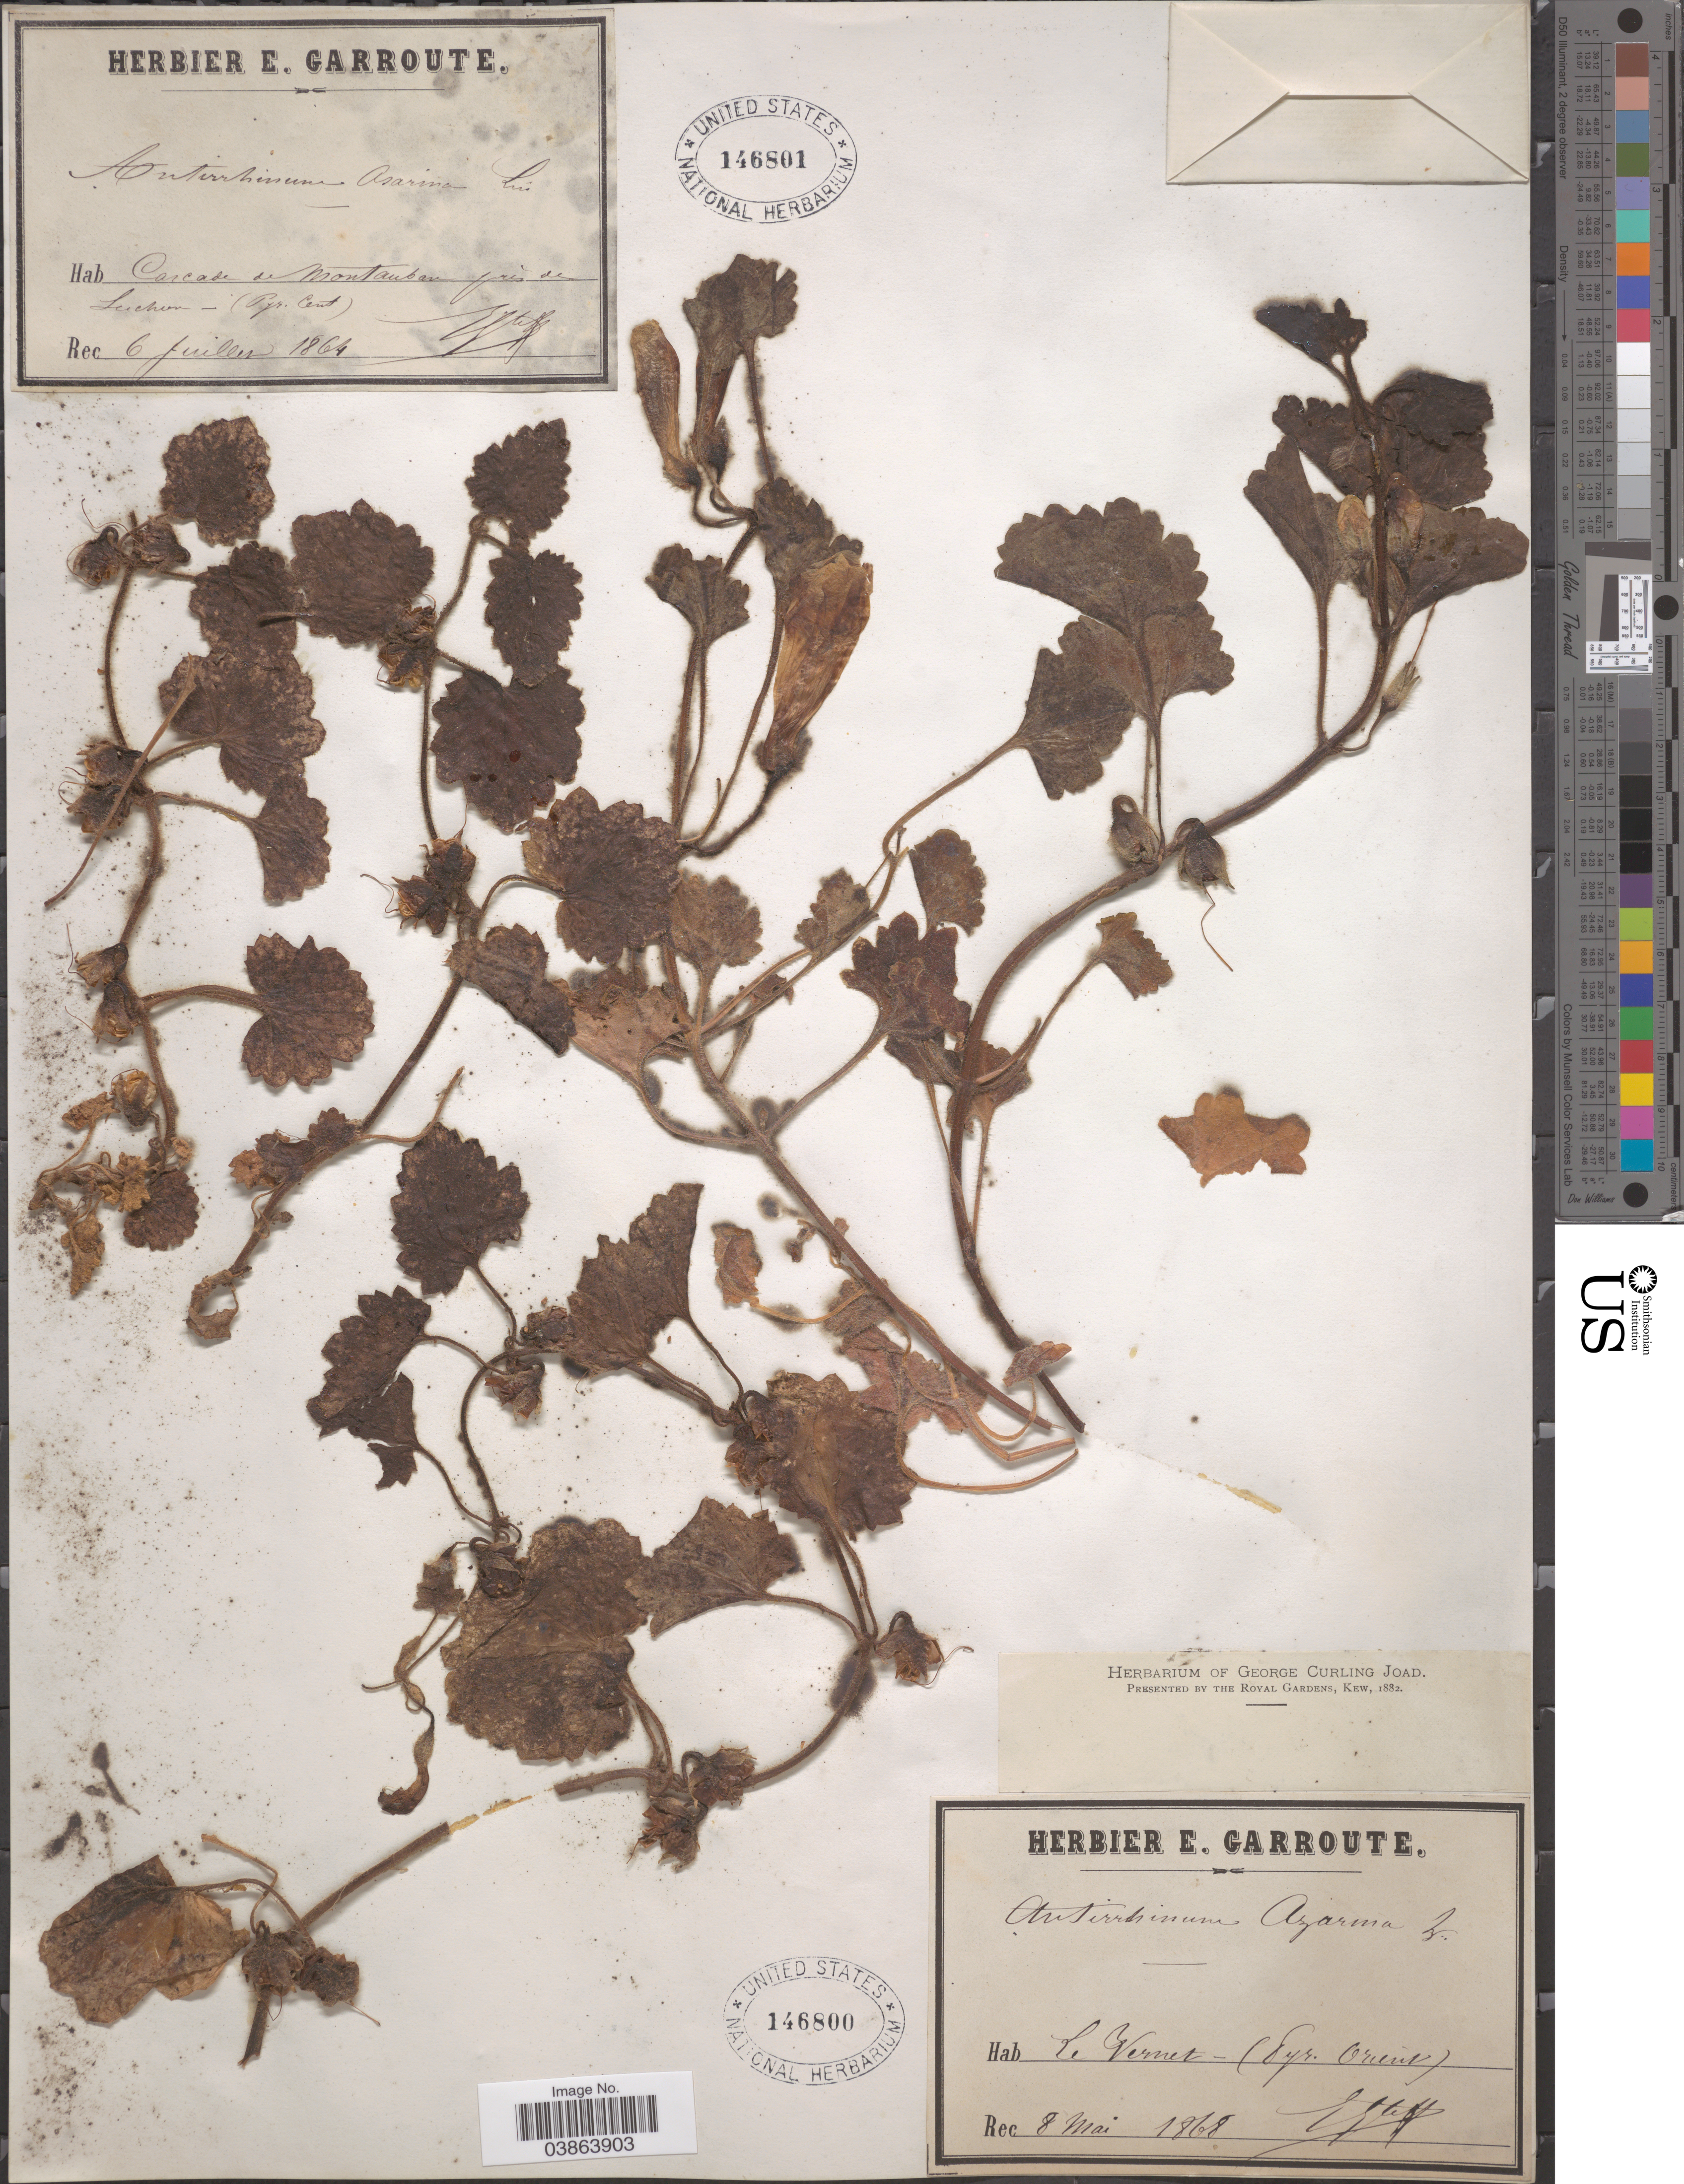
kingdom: Plantae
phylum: Tracheophyta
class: Magnoliopsida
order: Lamiales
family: Plantaginaceae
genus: Asarina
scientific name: Asarina procumbens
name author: Mill.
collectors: E. Garroute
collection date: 1864-07-06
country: France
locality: Cascade de Montauban prés de Luchon (Pyr. Cent.).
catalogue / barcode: US 146801-2